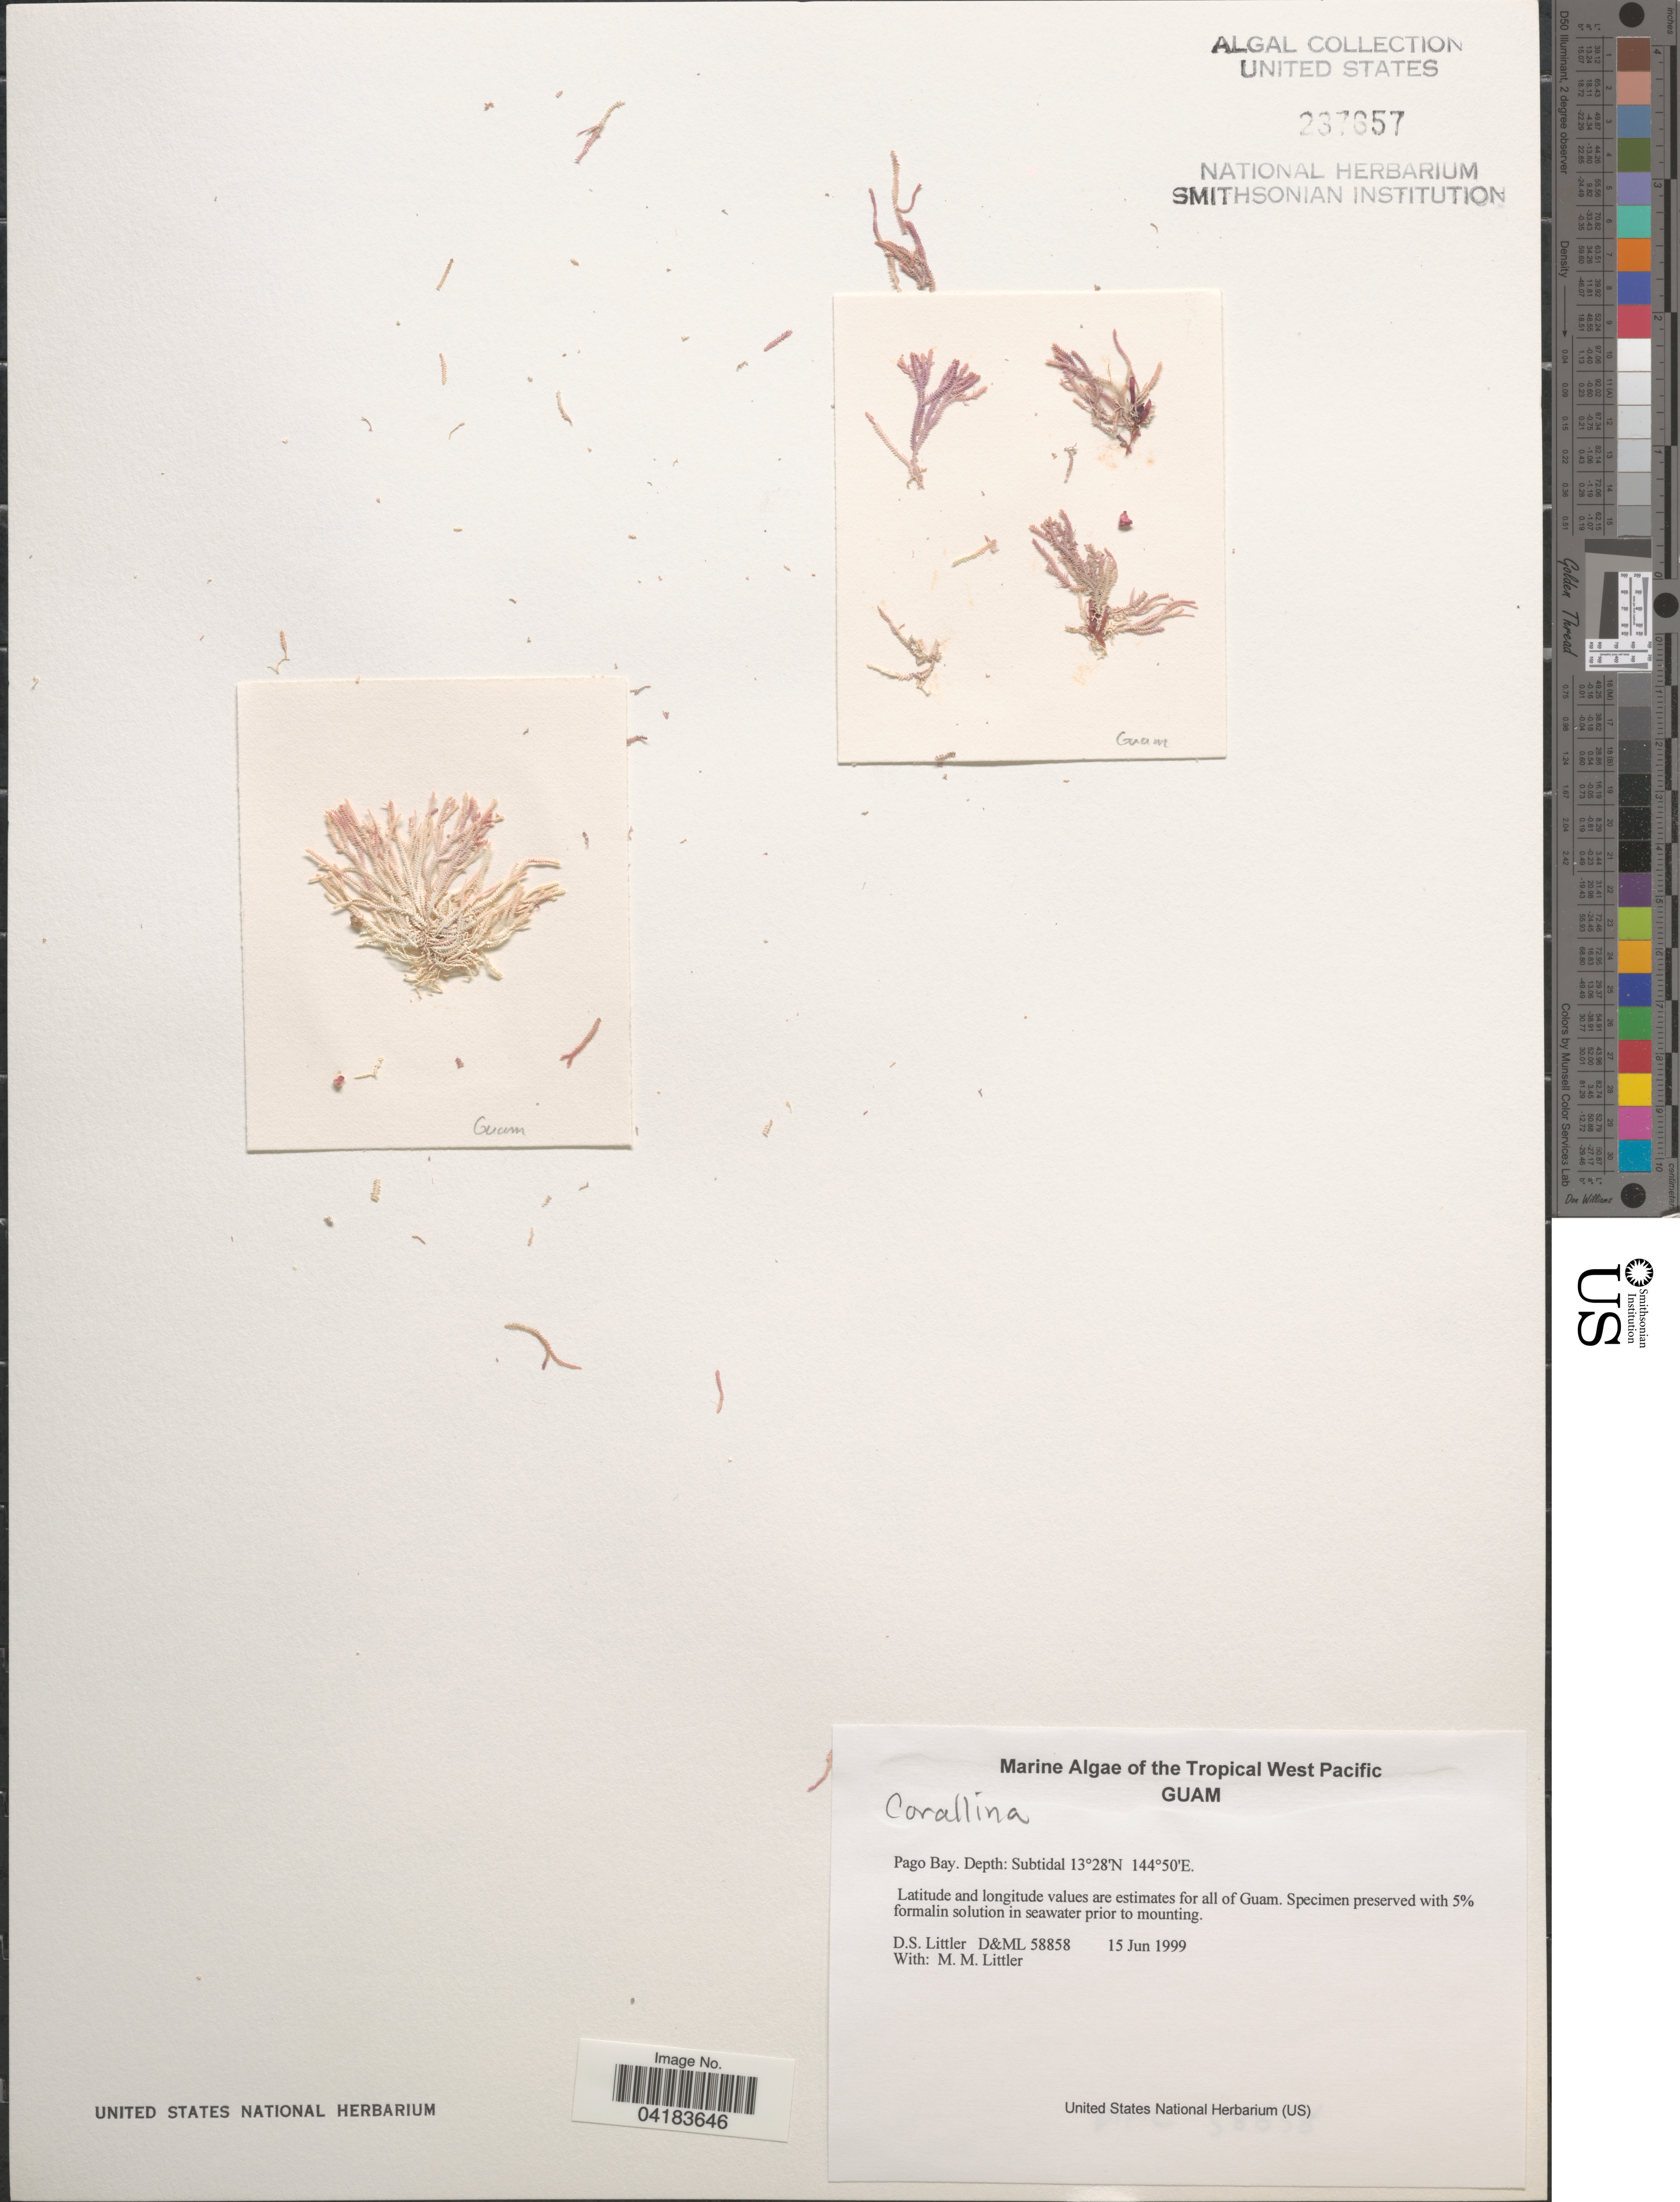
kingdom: Plantae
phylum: Rhodophyta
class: Florideophyceae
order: Corallinales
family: Corallinaceae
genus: Corallina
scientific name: Corallina sp.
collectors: D. S. Littler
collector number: D&ML58858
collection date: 1999-06-15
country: Guam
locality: The Tropical West Pacific Guam. Pago Bay.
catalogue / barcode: US 237657